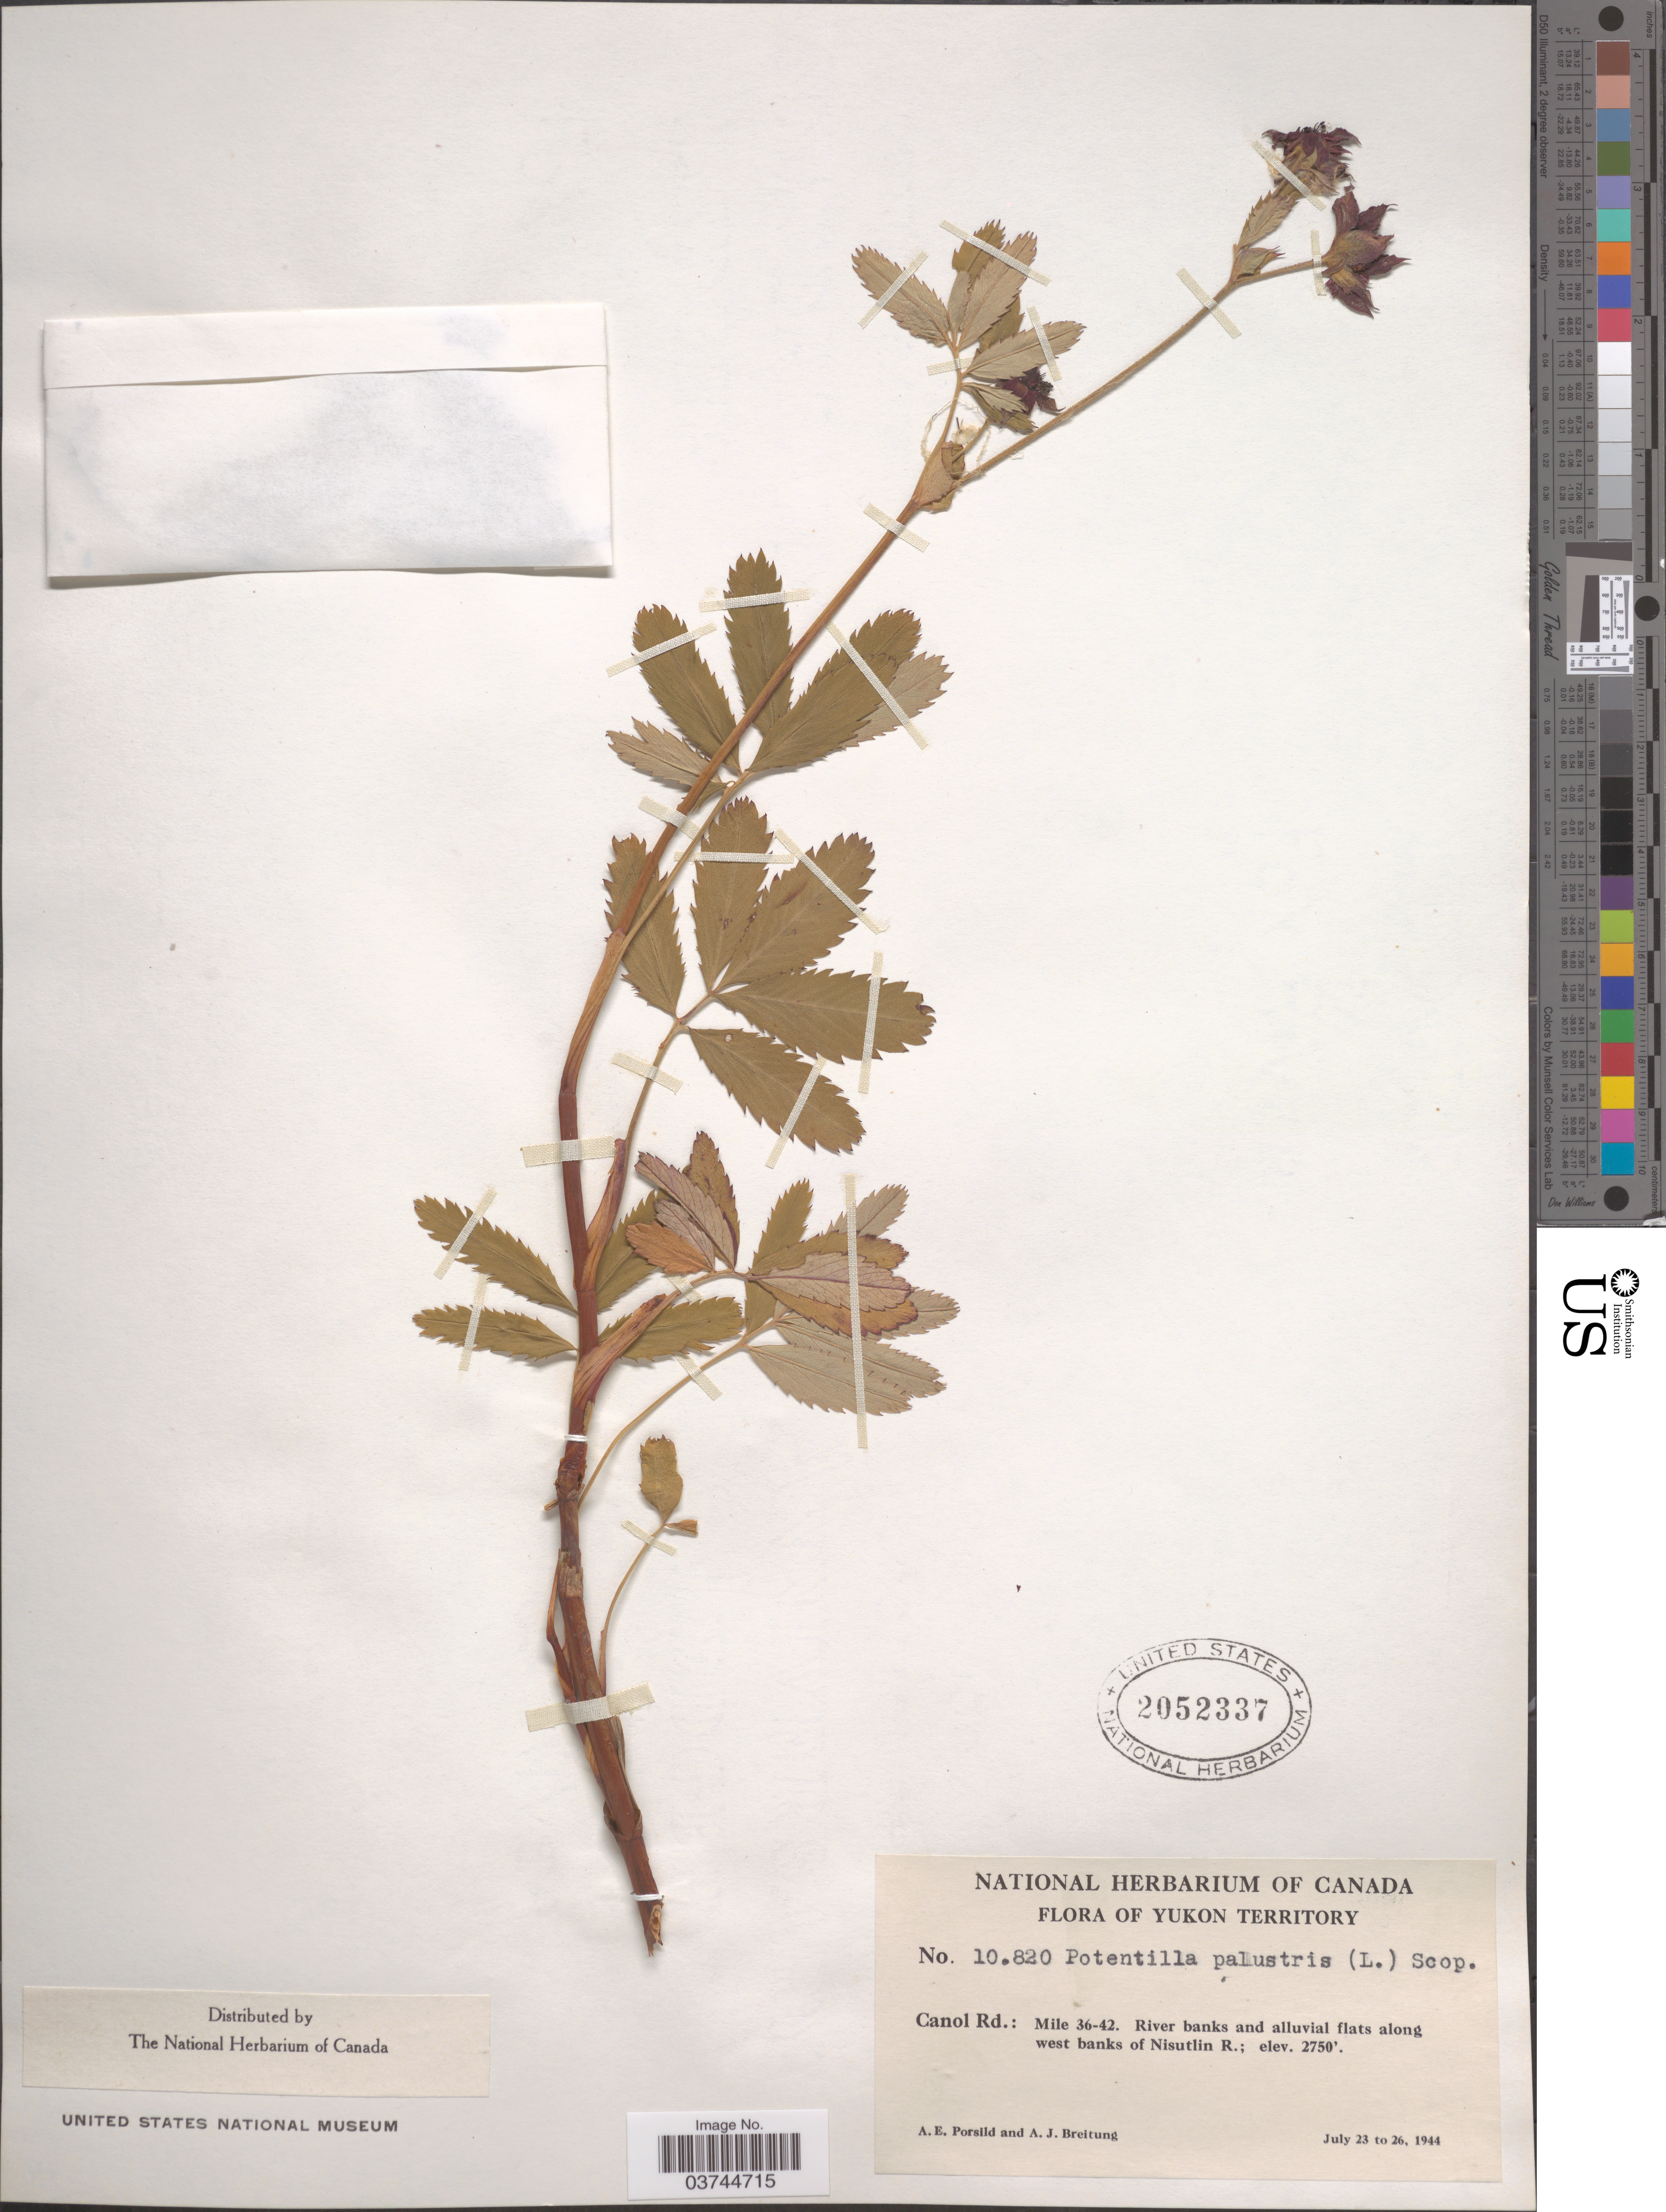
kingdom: Plantae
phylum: Tracheophyta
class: Magnoliopsida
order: Rosales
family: Rosaceae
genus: Comarum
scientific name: Comarum palustre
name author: L.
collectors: A. E. Porsild & A. Breitung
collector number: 10820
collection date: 1944-07-23/1944-07-26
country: Canada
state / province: Yukon Territory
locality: Canol Rd.: Mile 36-42. River banks and alluvial flats along west banks of Nisutlin R.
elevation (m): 838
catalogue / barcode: US 2052337